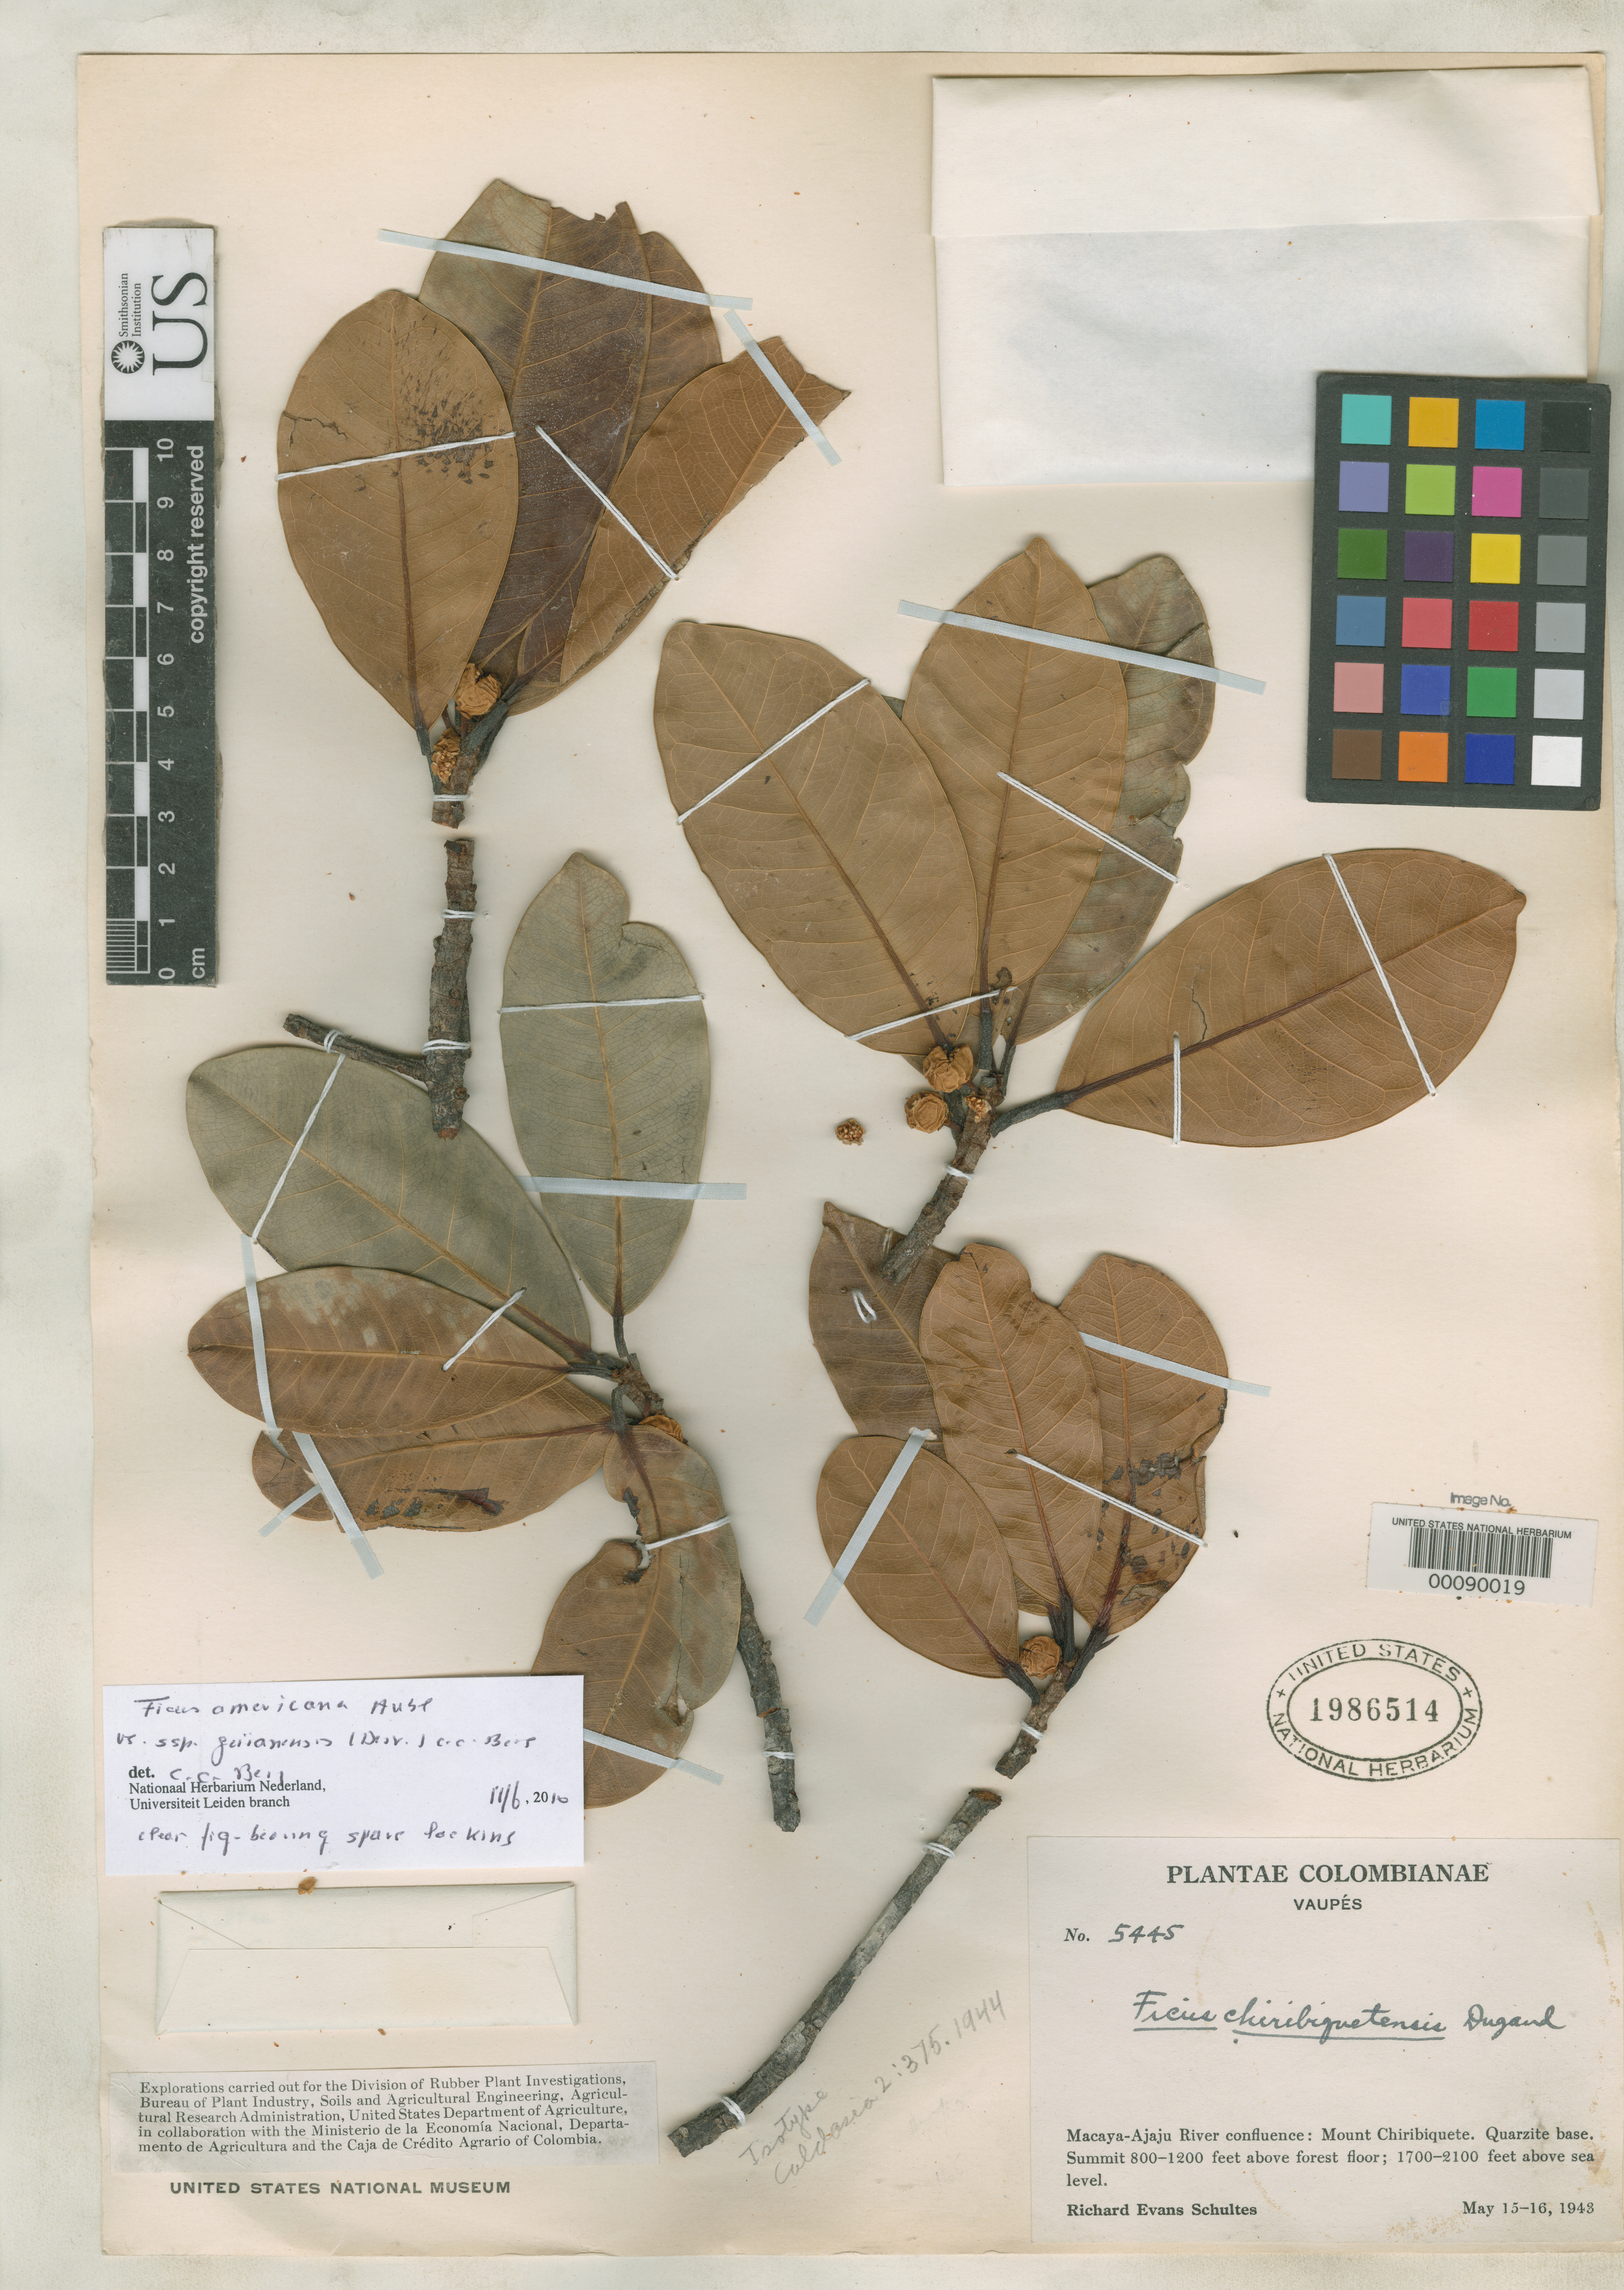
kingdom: Plantae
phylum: Tracheophyta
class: Magnoliopsida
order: Rosales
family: Moraceae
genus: Ficus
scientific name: Ficus chiribiquetensis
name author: Dugand G.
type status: Isotype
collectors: R. E. Schultes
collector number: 5445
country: Colombia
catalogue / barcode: US 1986514